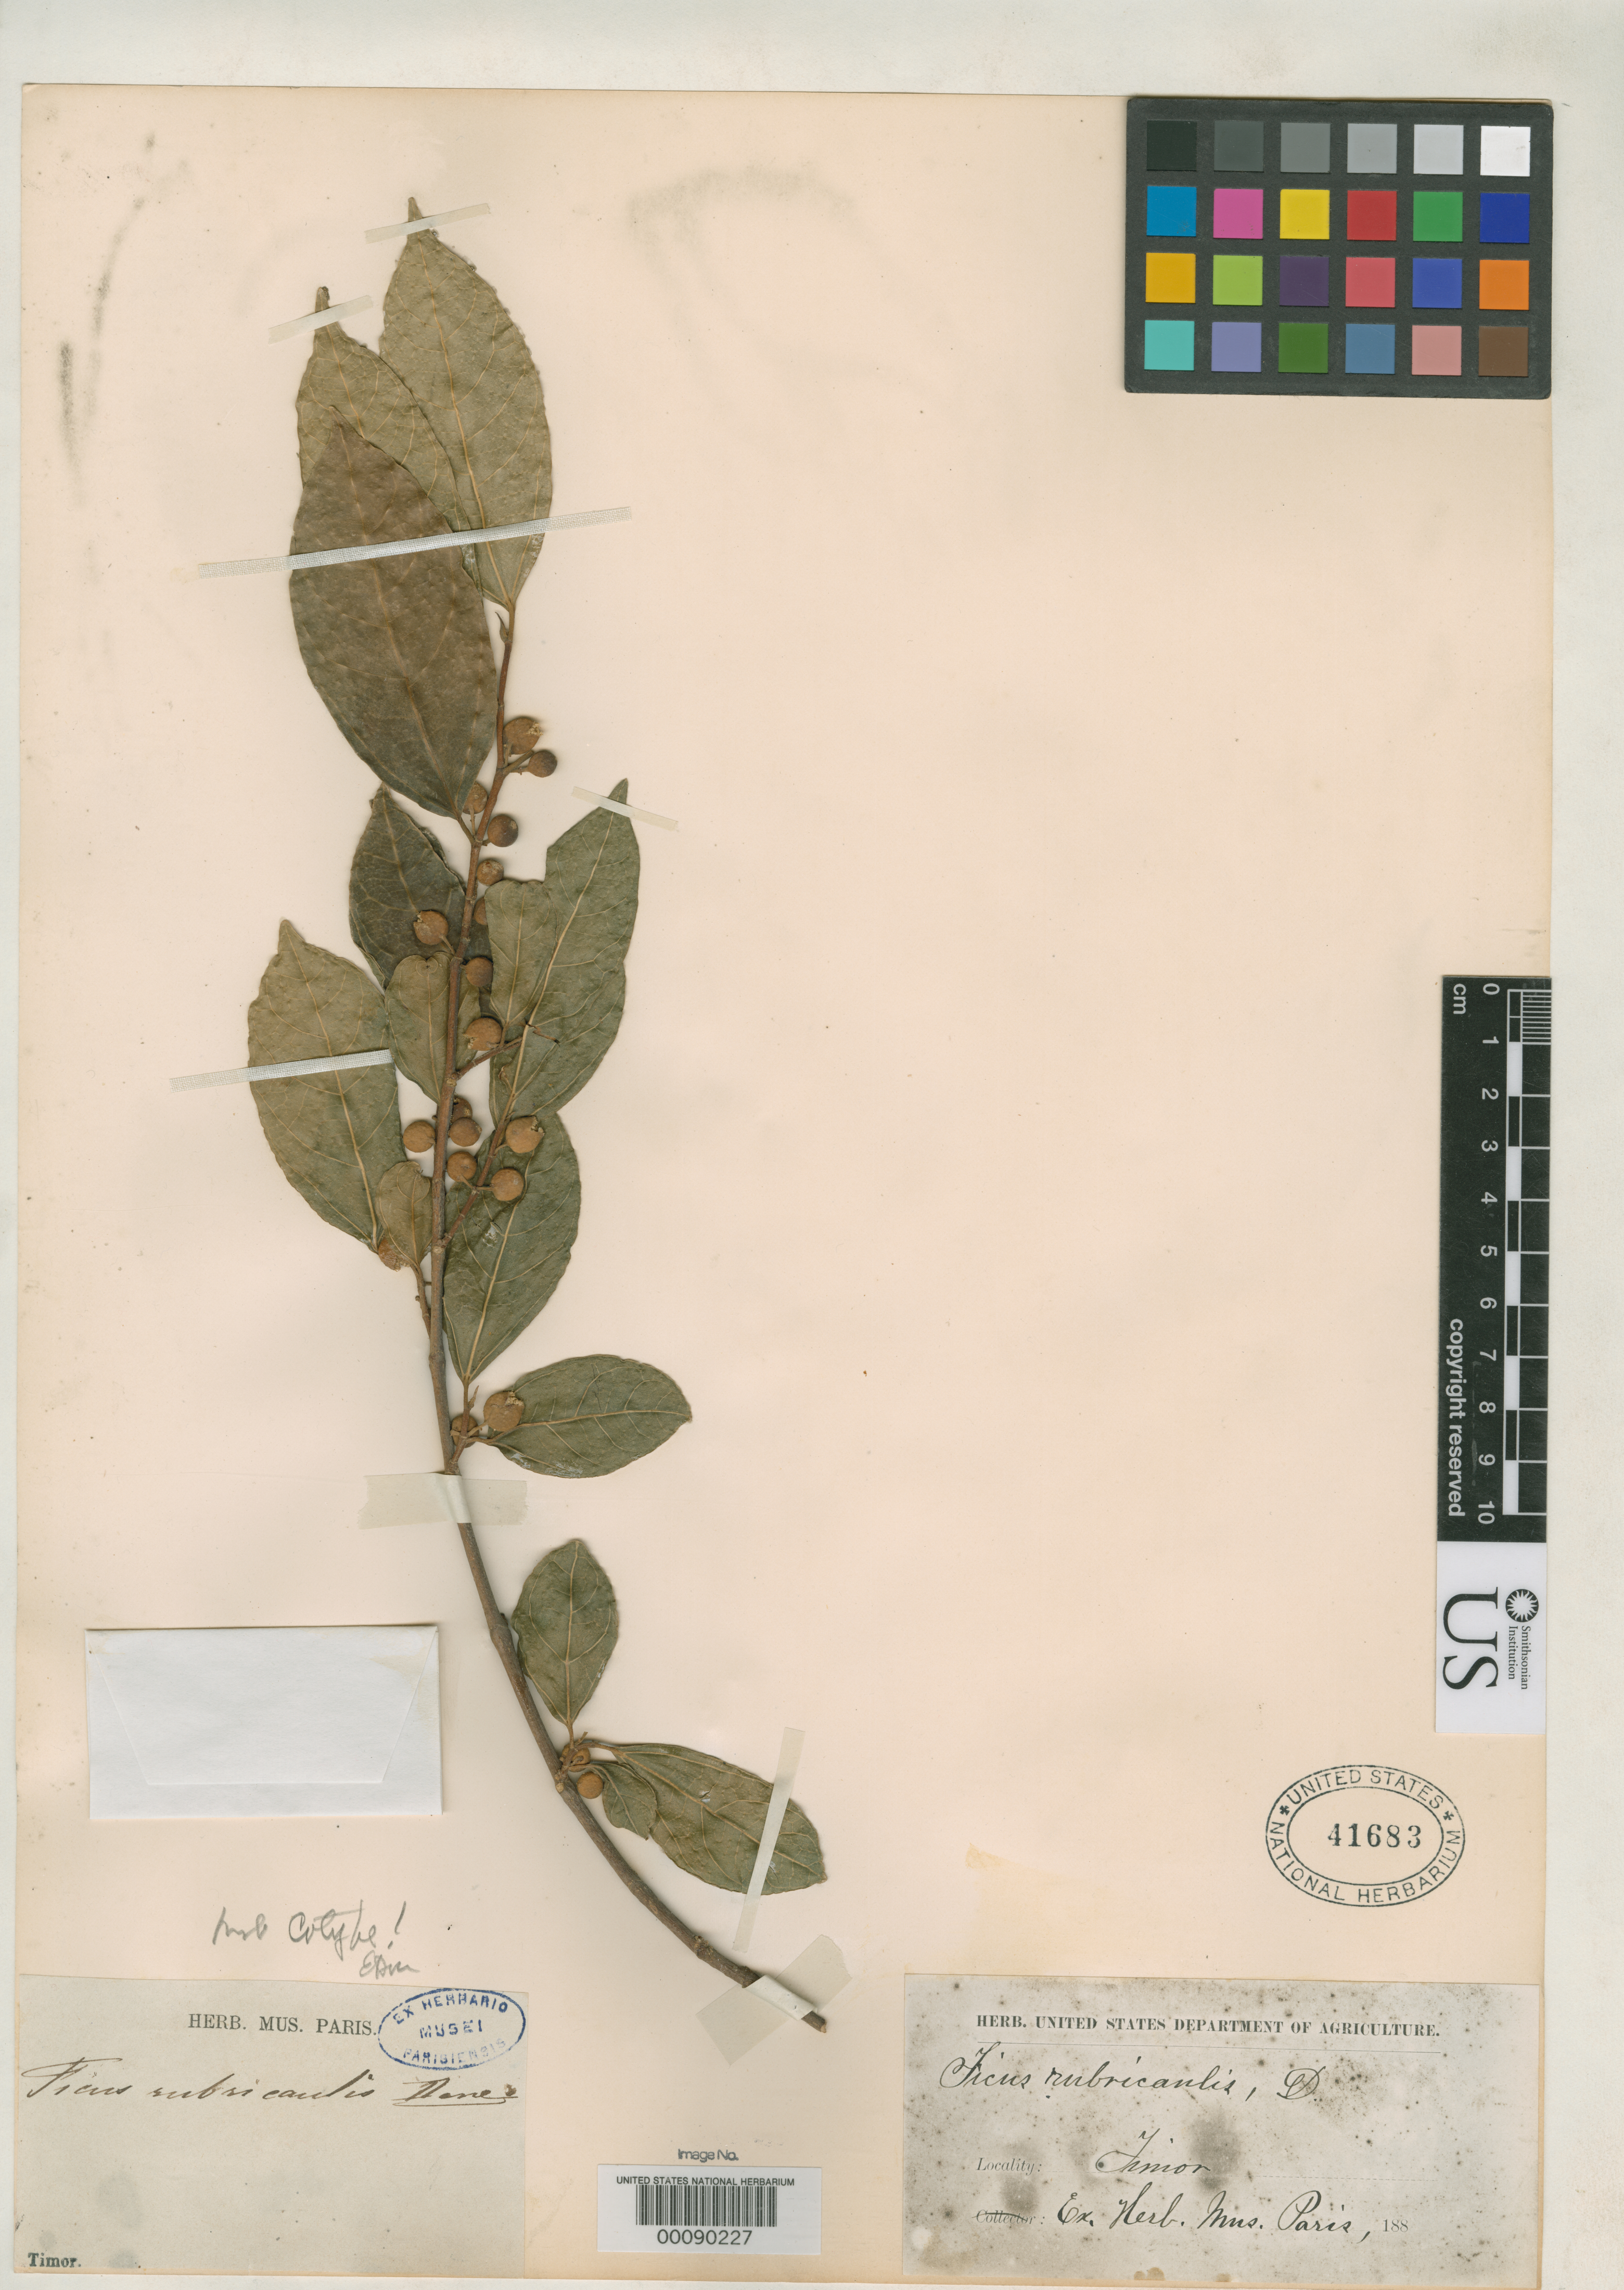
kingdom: Plantae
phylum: Tracheophyta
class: Magnoliopsida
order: Rosales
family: Moraceae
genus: Ficus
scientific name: Ficus rubricaulis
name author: Decne.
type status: Type Collection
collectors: -. Riedle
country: Indonesia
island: Timor Island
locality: Timor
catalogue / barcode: US 41683